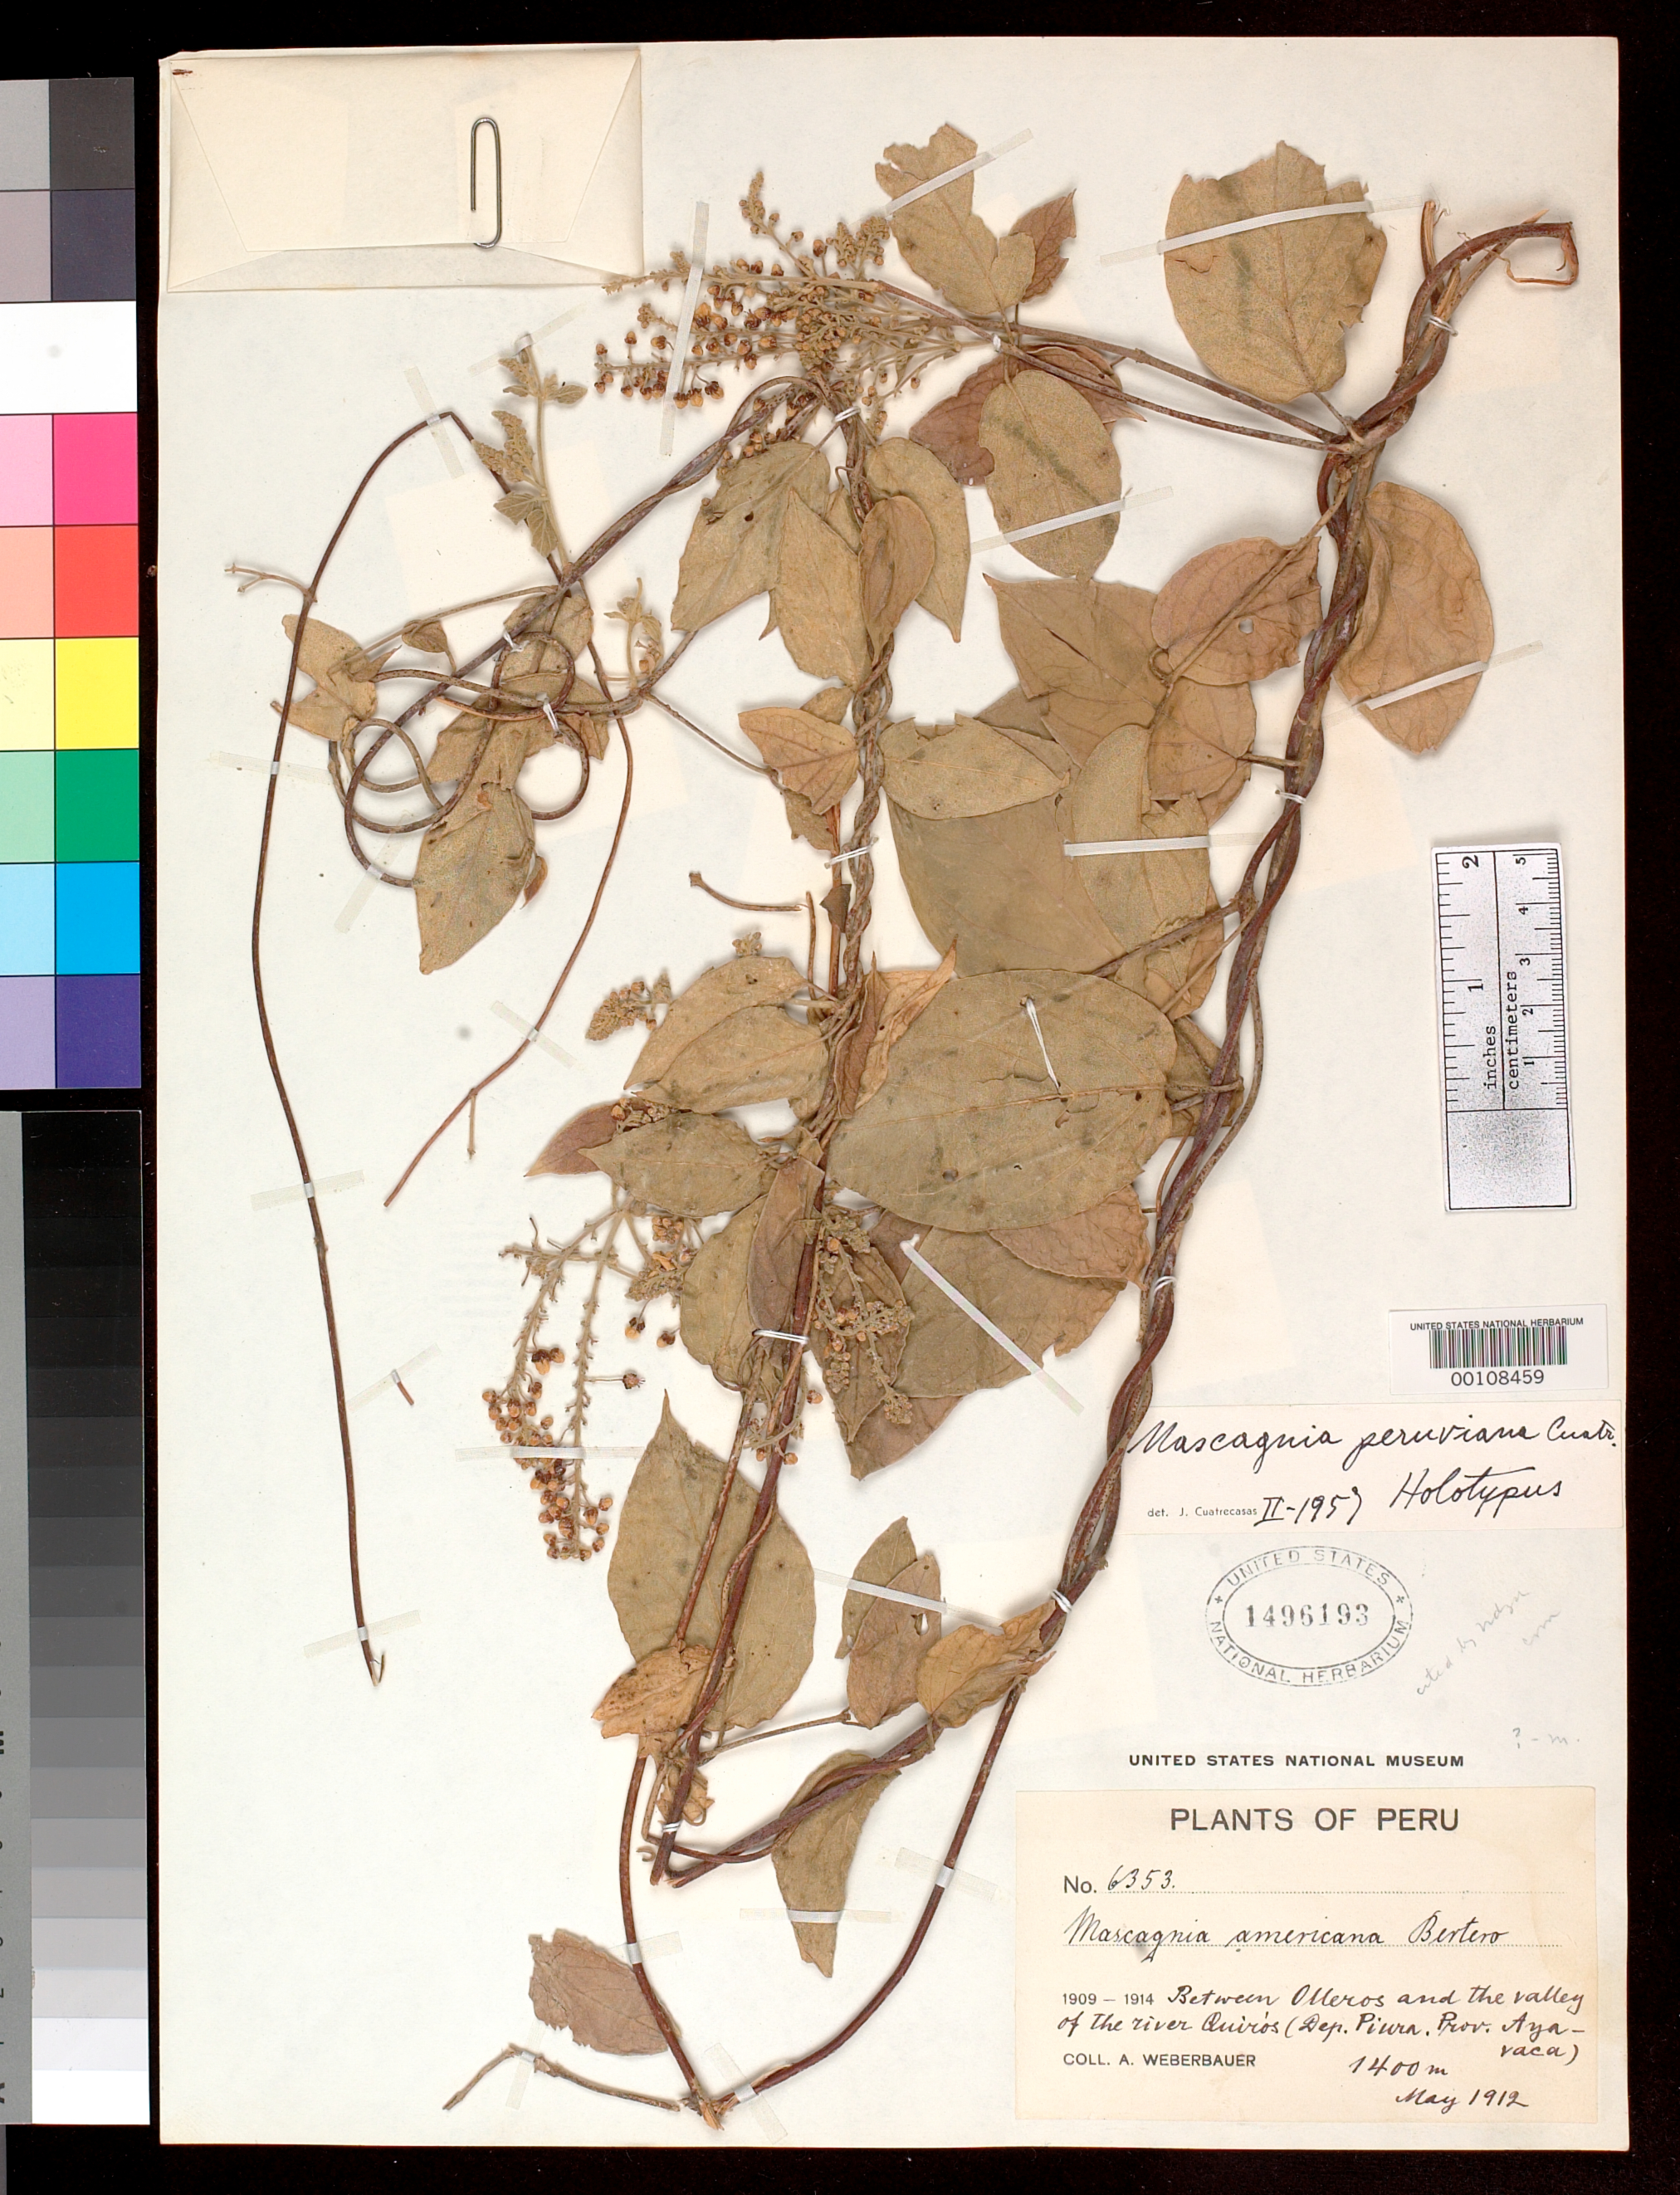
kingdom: Plantae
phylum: Tracheophyta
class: Magnoliopsida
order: Malpighiales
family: Malpighiaceae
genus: Mascagnia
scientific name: Mascagnia peruviana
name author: Cuatrec.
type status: Holotype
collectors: A. Weberbauer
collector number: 6353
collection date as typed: May 1912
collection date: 1912-05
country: Peru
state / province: Piura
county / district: Ayabaca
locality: Between Colleros and Quiros River Valley.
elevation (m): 1400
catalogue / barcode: US 1496193